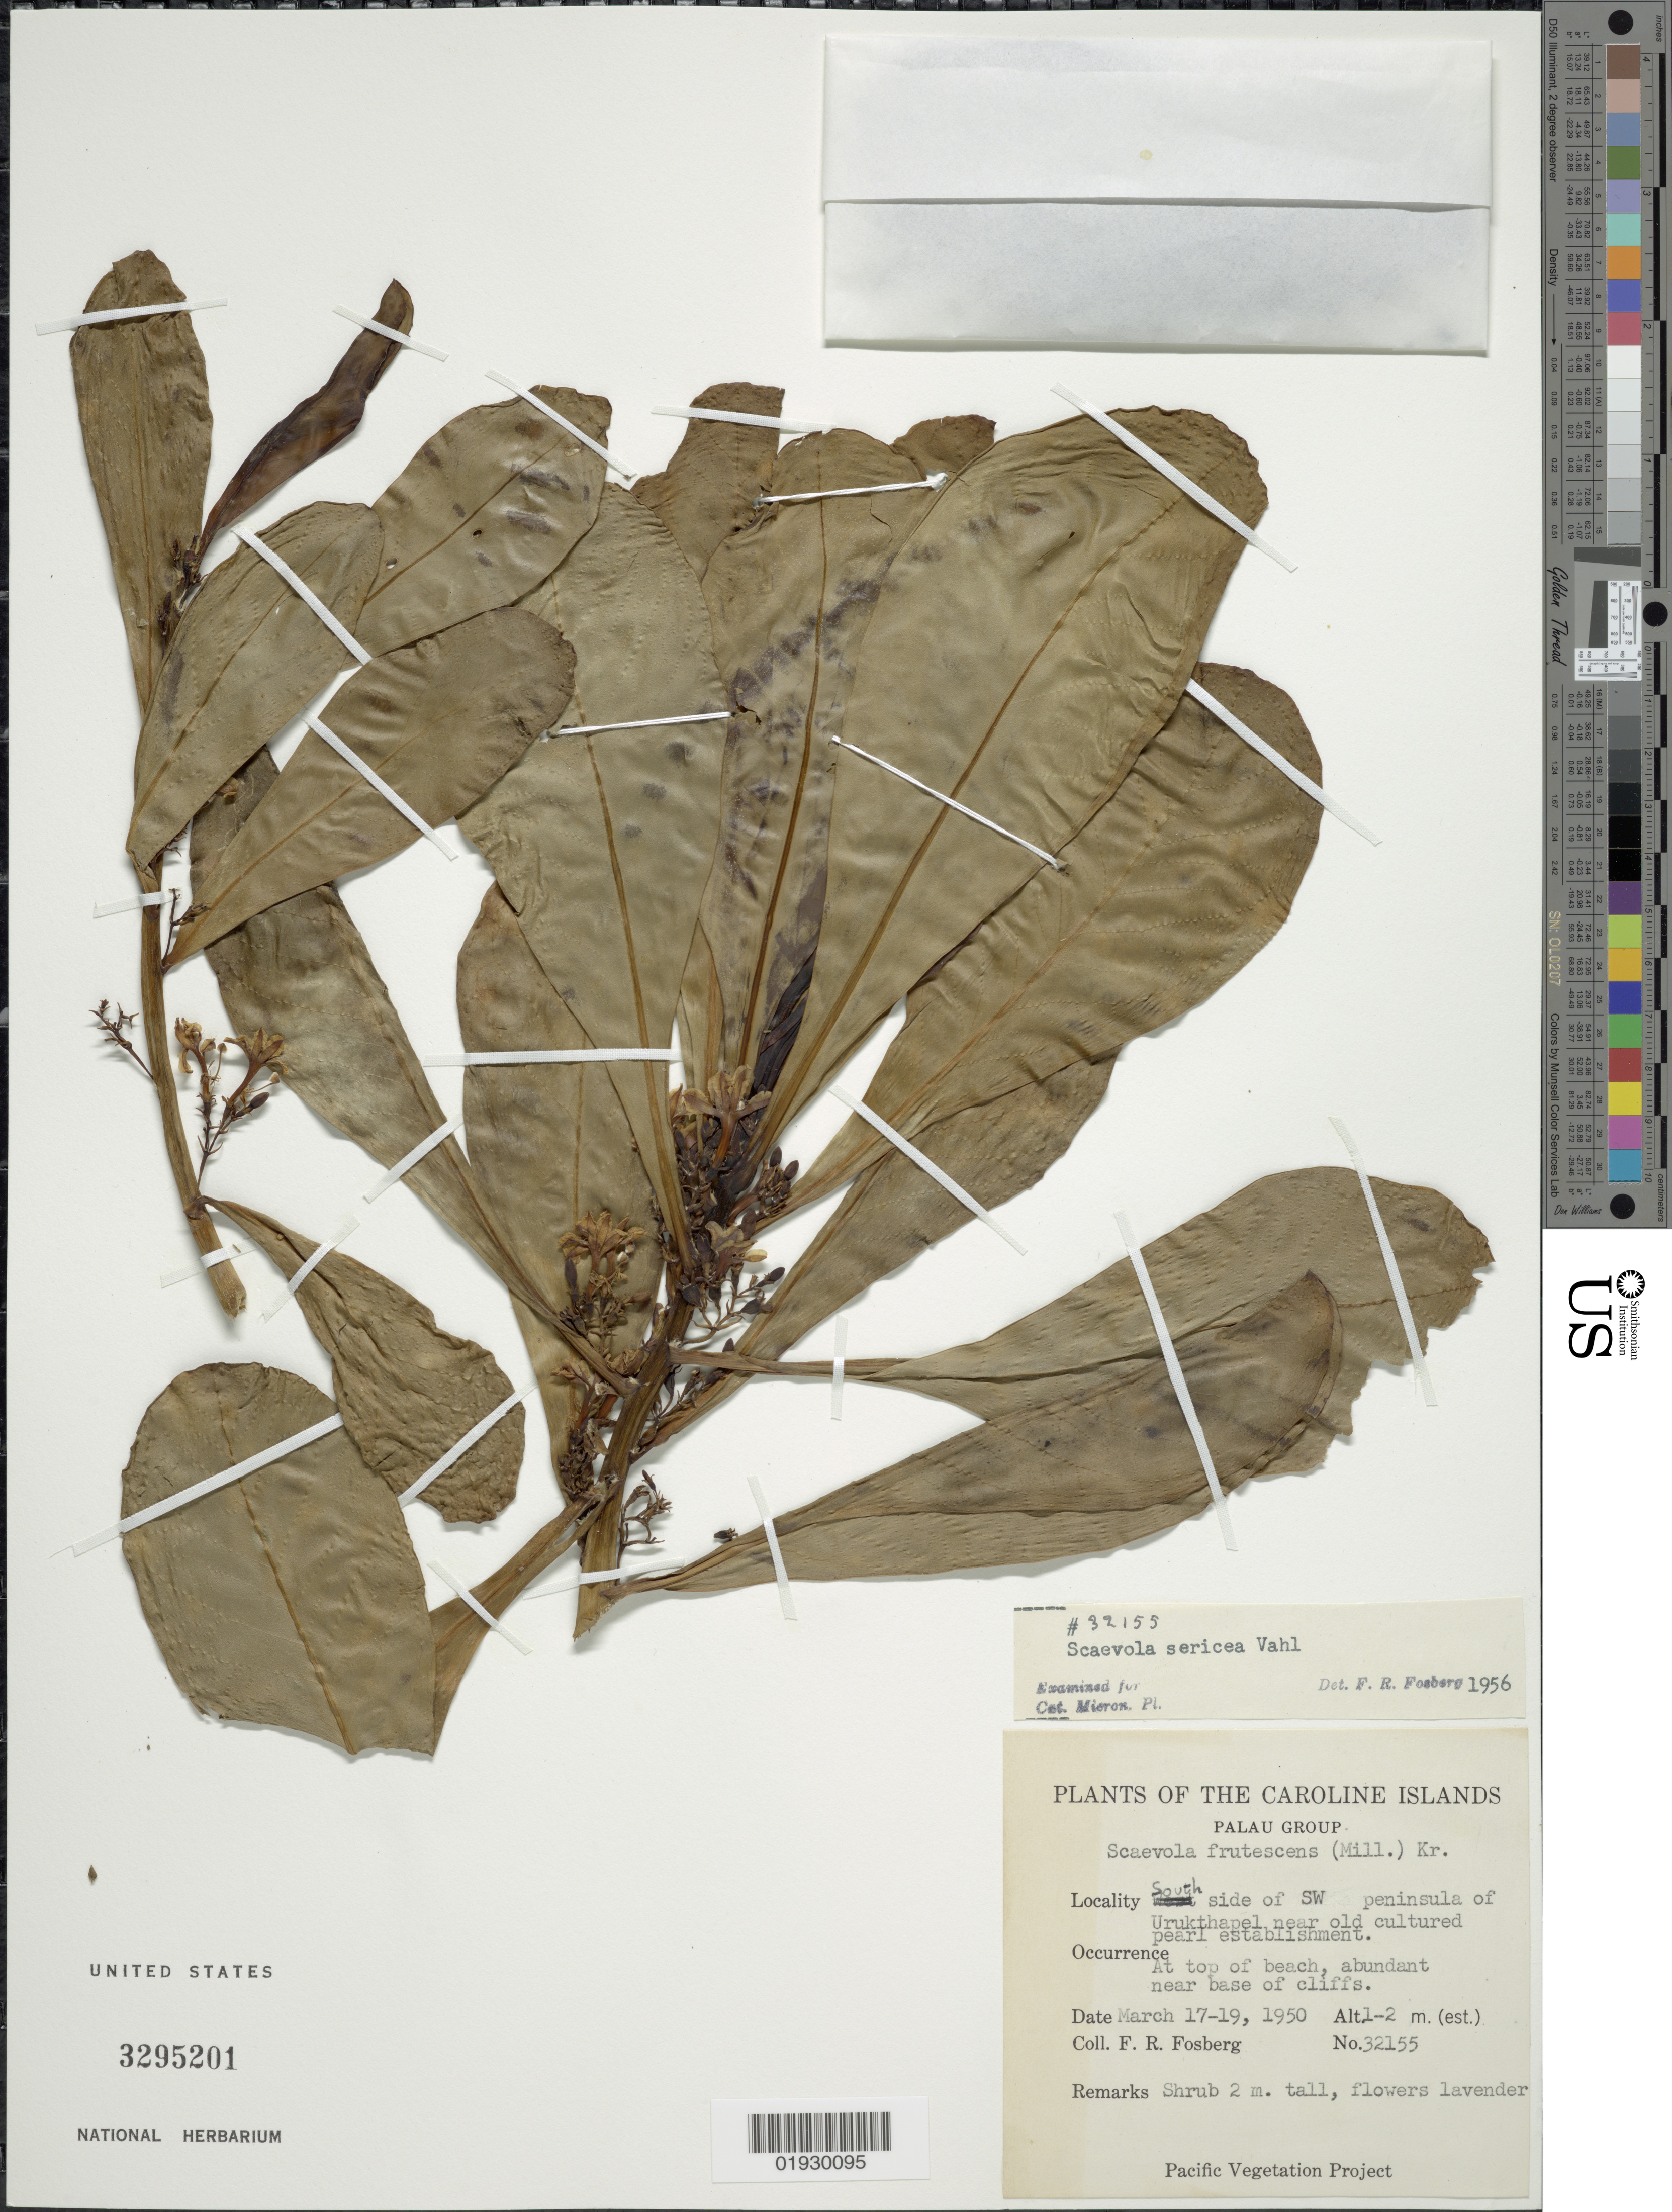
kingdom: Plantae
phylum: Tracheophyta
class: Magnoliopsida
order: Asterales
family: Goodeniaceae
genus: Scaevola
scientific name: Scaevola sericea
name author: Vahl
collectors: F. R. Fosberg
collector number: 32155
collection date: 1950-03-17/1950-03-19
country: Palau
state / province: Koror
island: Ngeruktabel [Urukthapel]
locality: Caroline Islands, Palau Group, South side of SW peninsula of Urukthapel near old cultured pearl establishment.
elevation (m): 1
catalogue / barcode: US 3295201